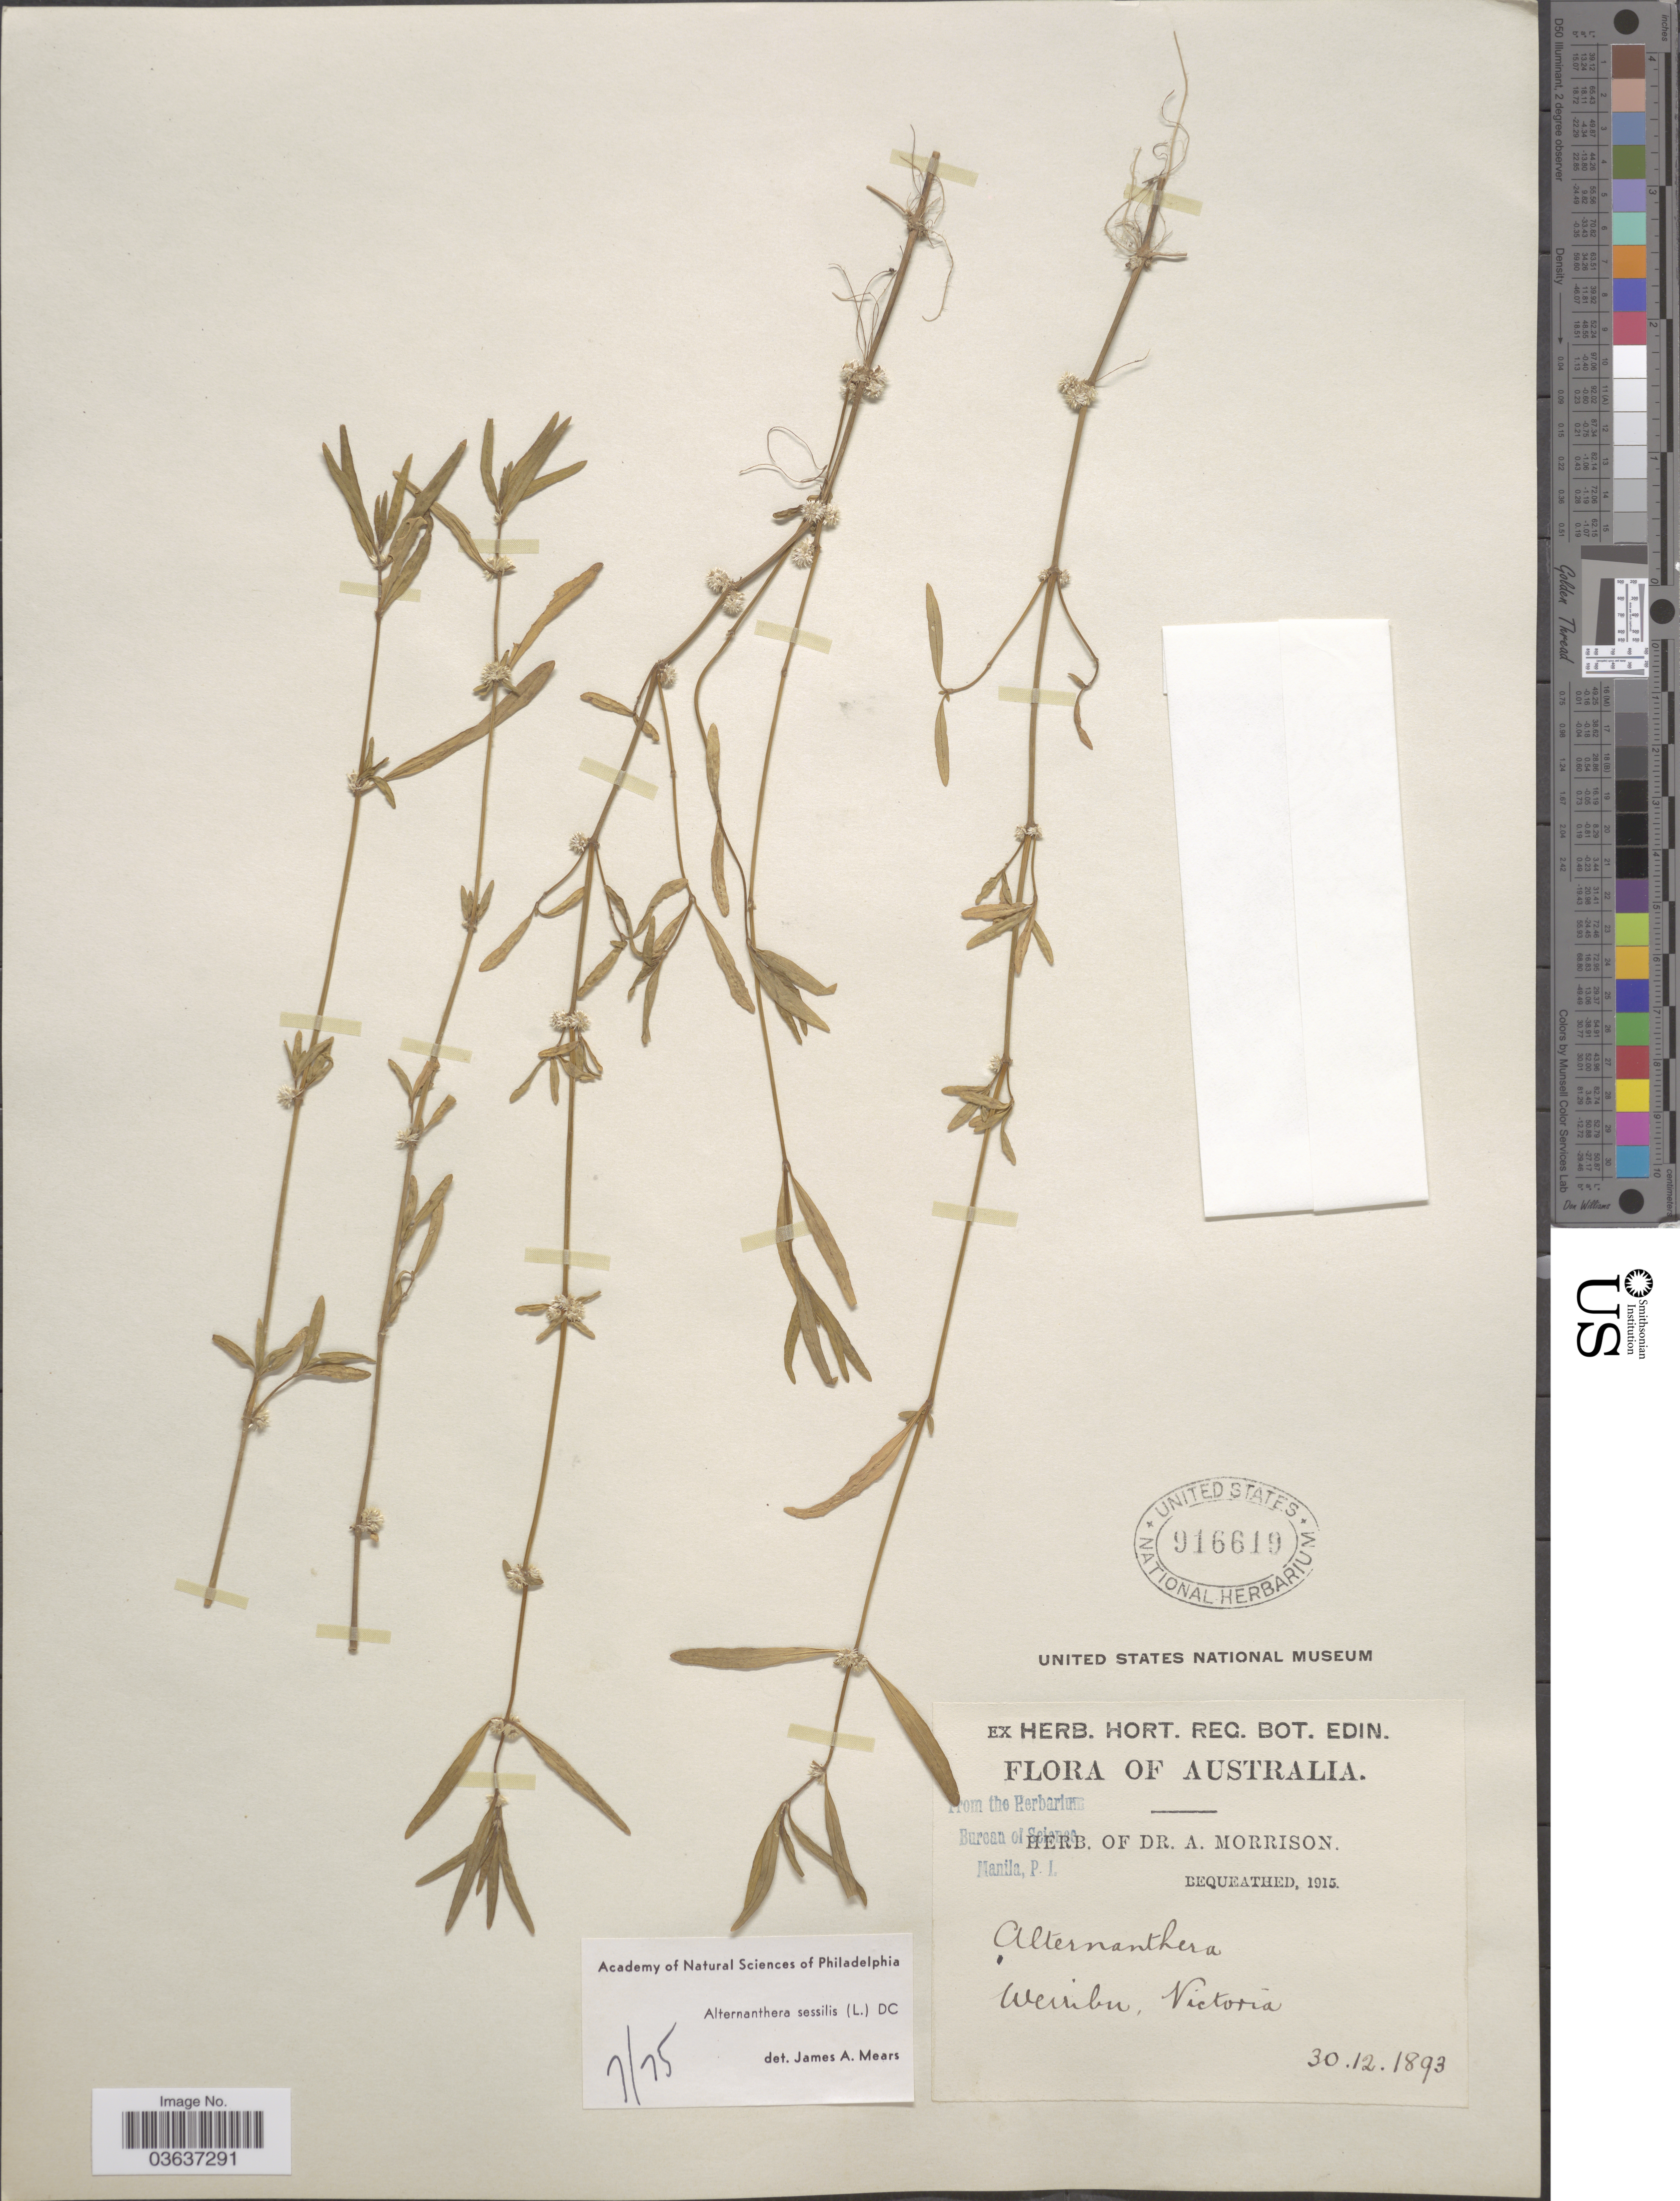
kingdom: Plantae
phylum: Tracheophyta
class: Magnoliopsida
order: Caryophyllales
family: Amaranthaceae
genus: Alternanthera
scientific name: Alternanthera sessilis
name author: (L.) DC.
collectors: ex herb. Dr. A. Morrison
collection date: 1893-12-30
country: Australia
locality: Weiribee, Victoria.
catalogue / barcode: US 916619